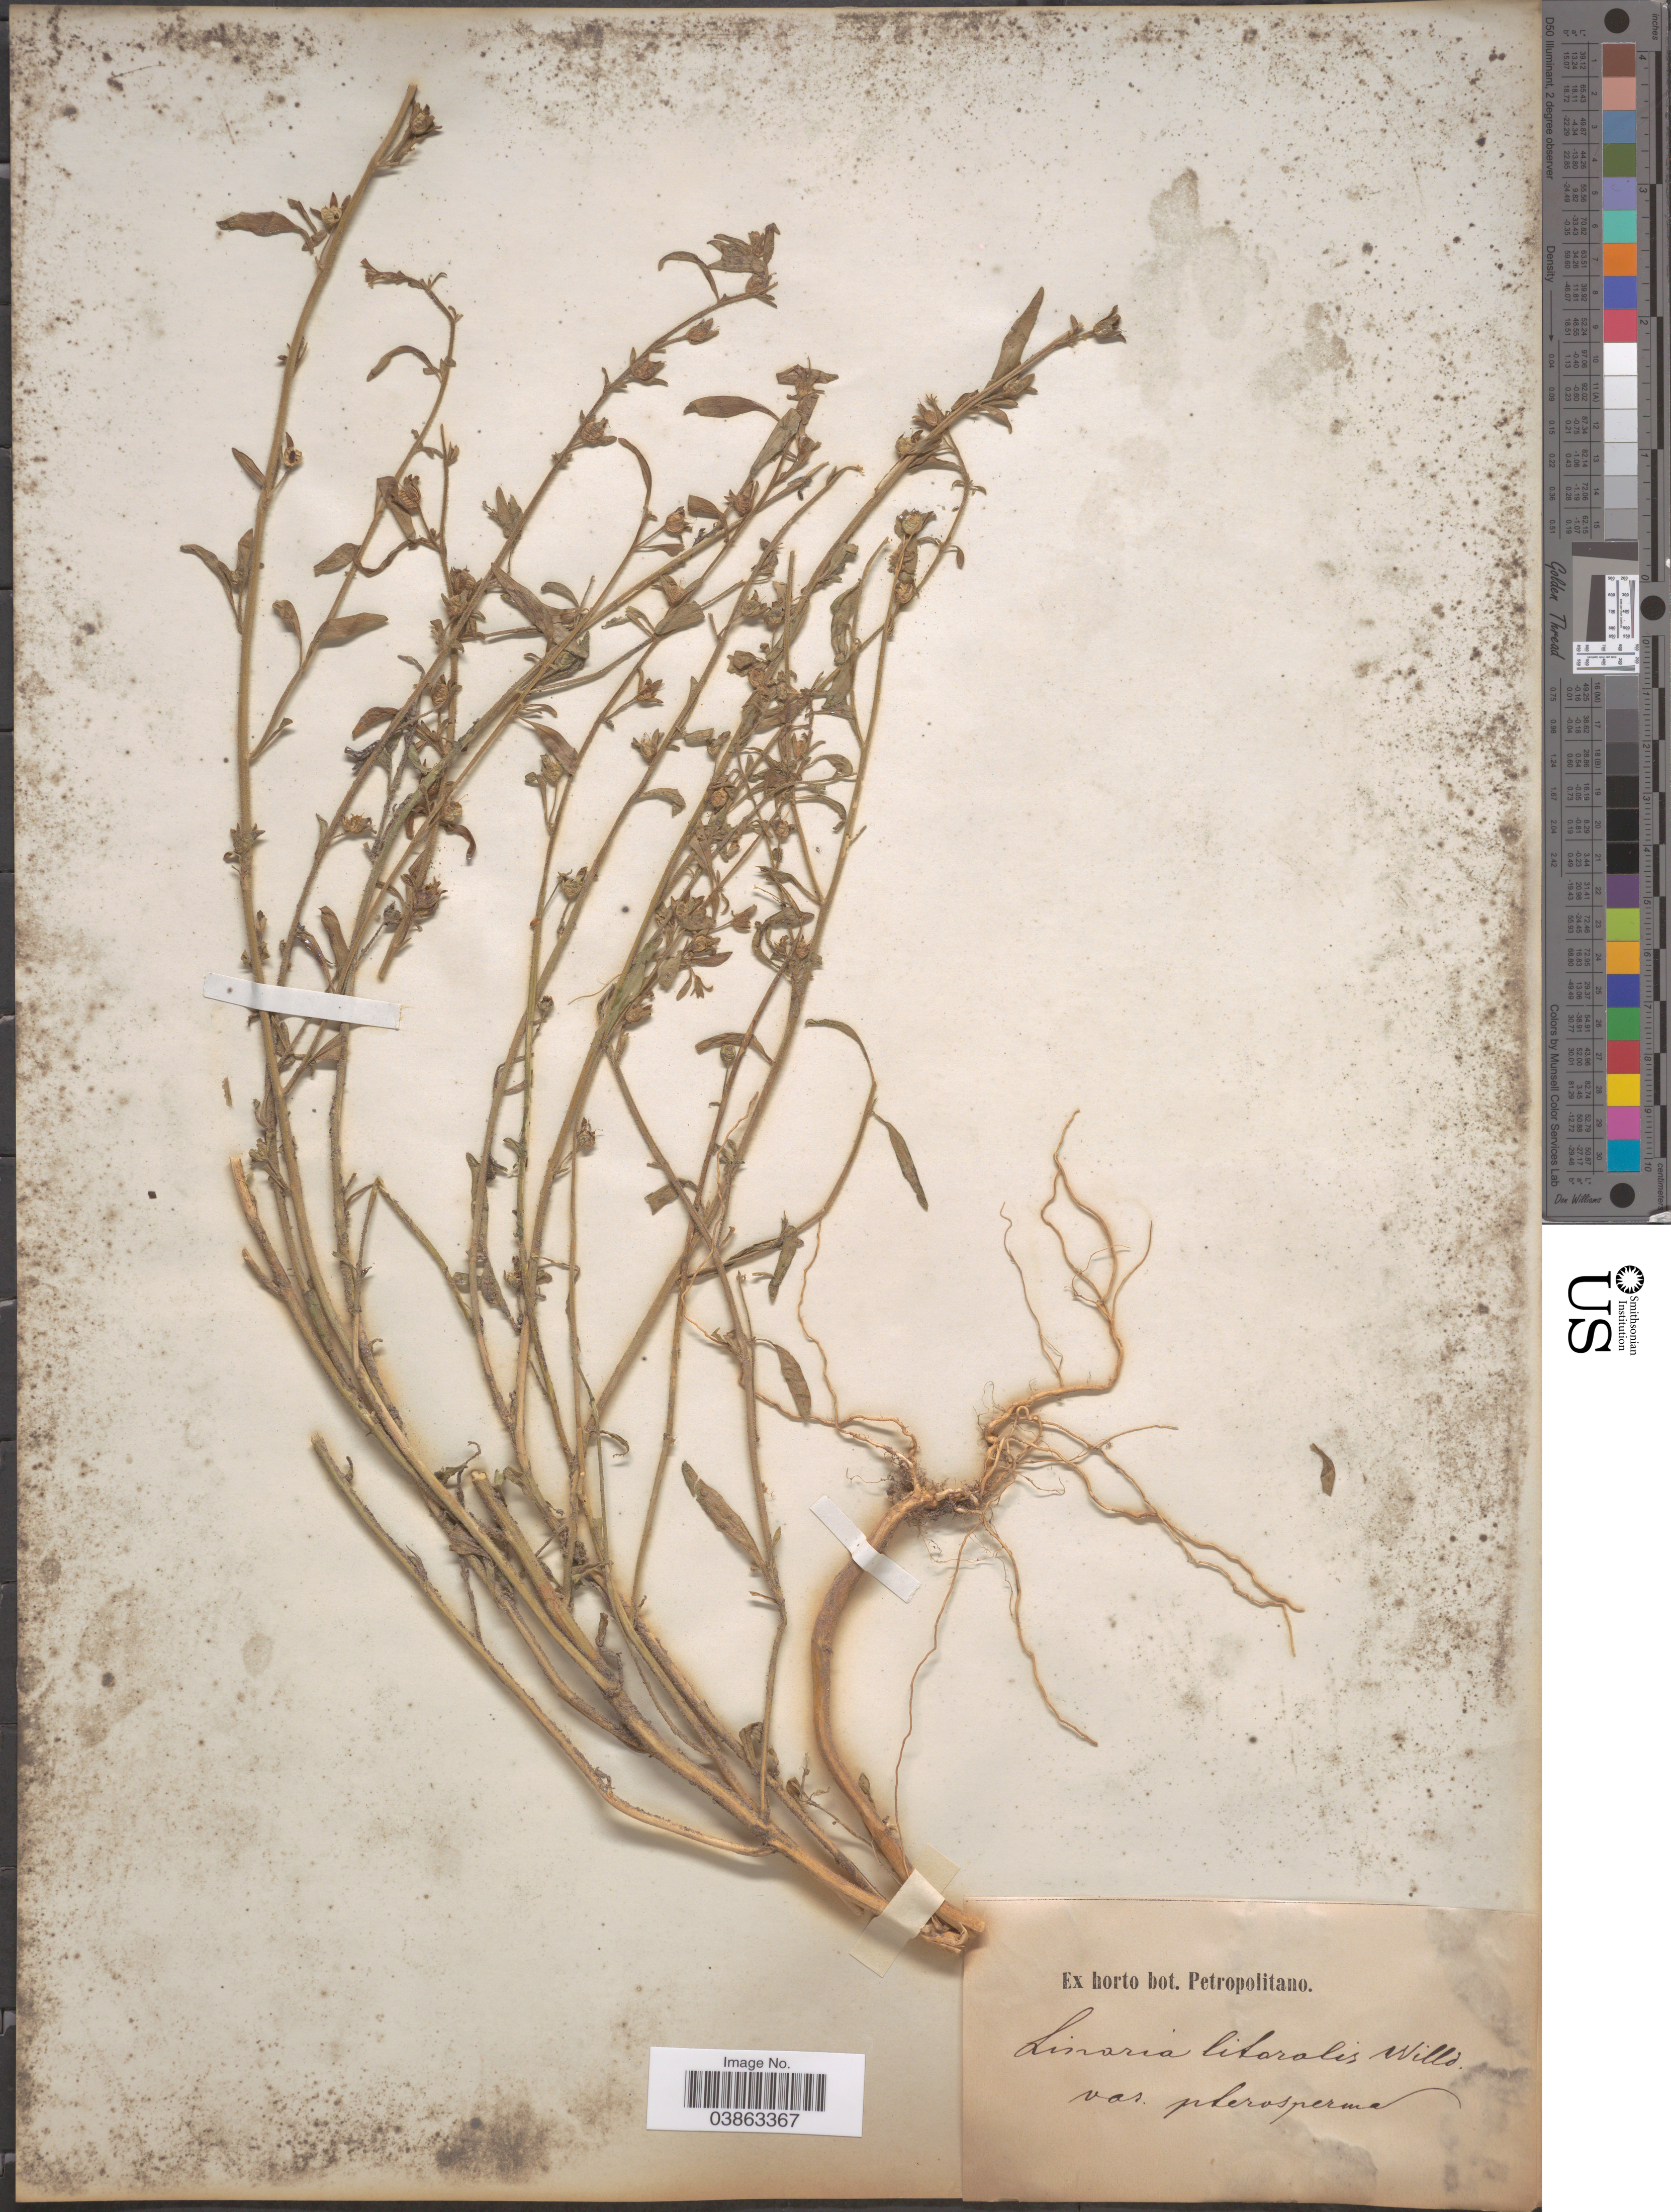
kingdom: Plantae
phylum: Tracheophyta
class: Magnoliopsida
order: Lamiales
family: Plantaginaceae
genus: Linaria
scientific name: Linaria litoralis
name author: Willd.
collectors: ex Horto Bot. Petropolitano